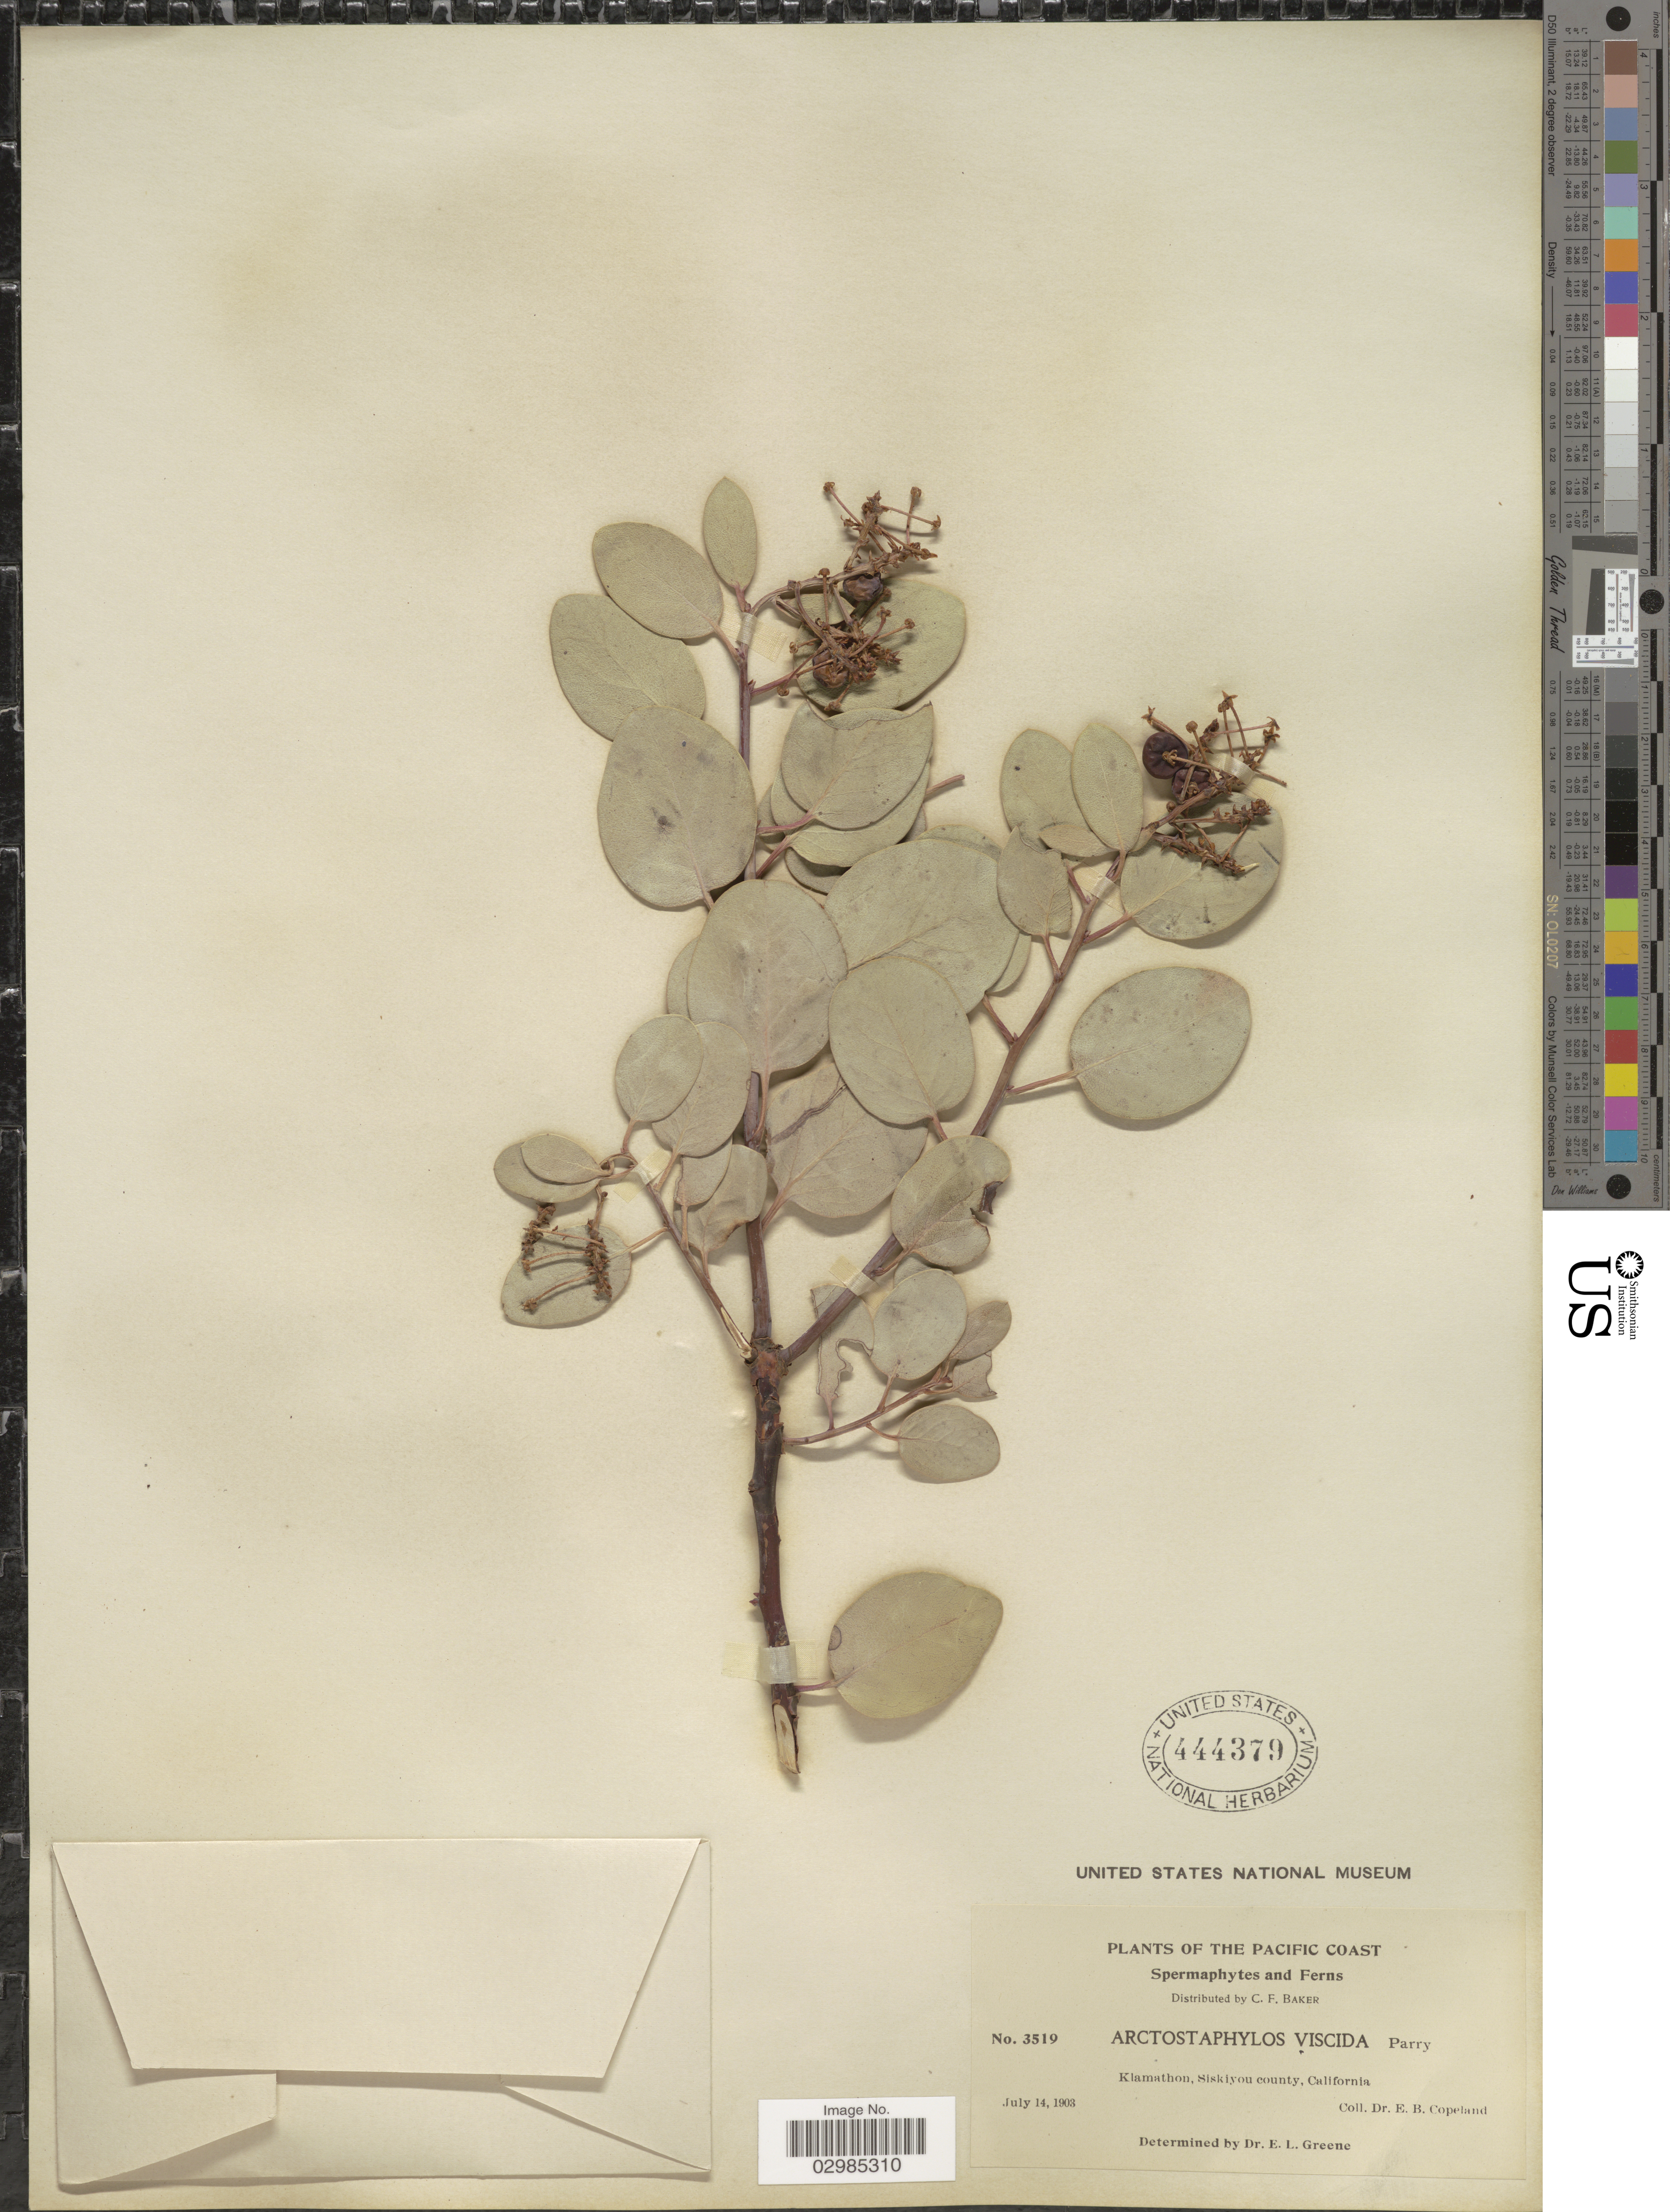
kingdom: Plantae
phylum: Tracheophyta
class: Magnoliopsida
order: Ericales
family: Ericaceae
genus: Arctostaphylos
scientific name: Arctostaphylos viscida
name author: Parry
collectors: E. B. Copeland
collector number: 3519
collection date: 1903-07-14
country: United States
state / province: California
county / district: Siskiyou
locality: Pacific Coast. Klamathon, Siskiyou county.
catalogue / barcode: US 444379